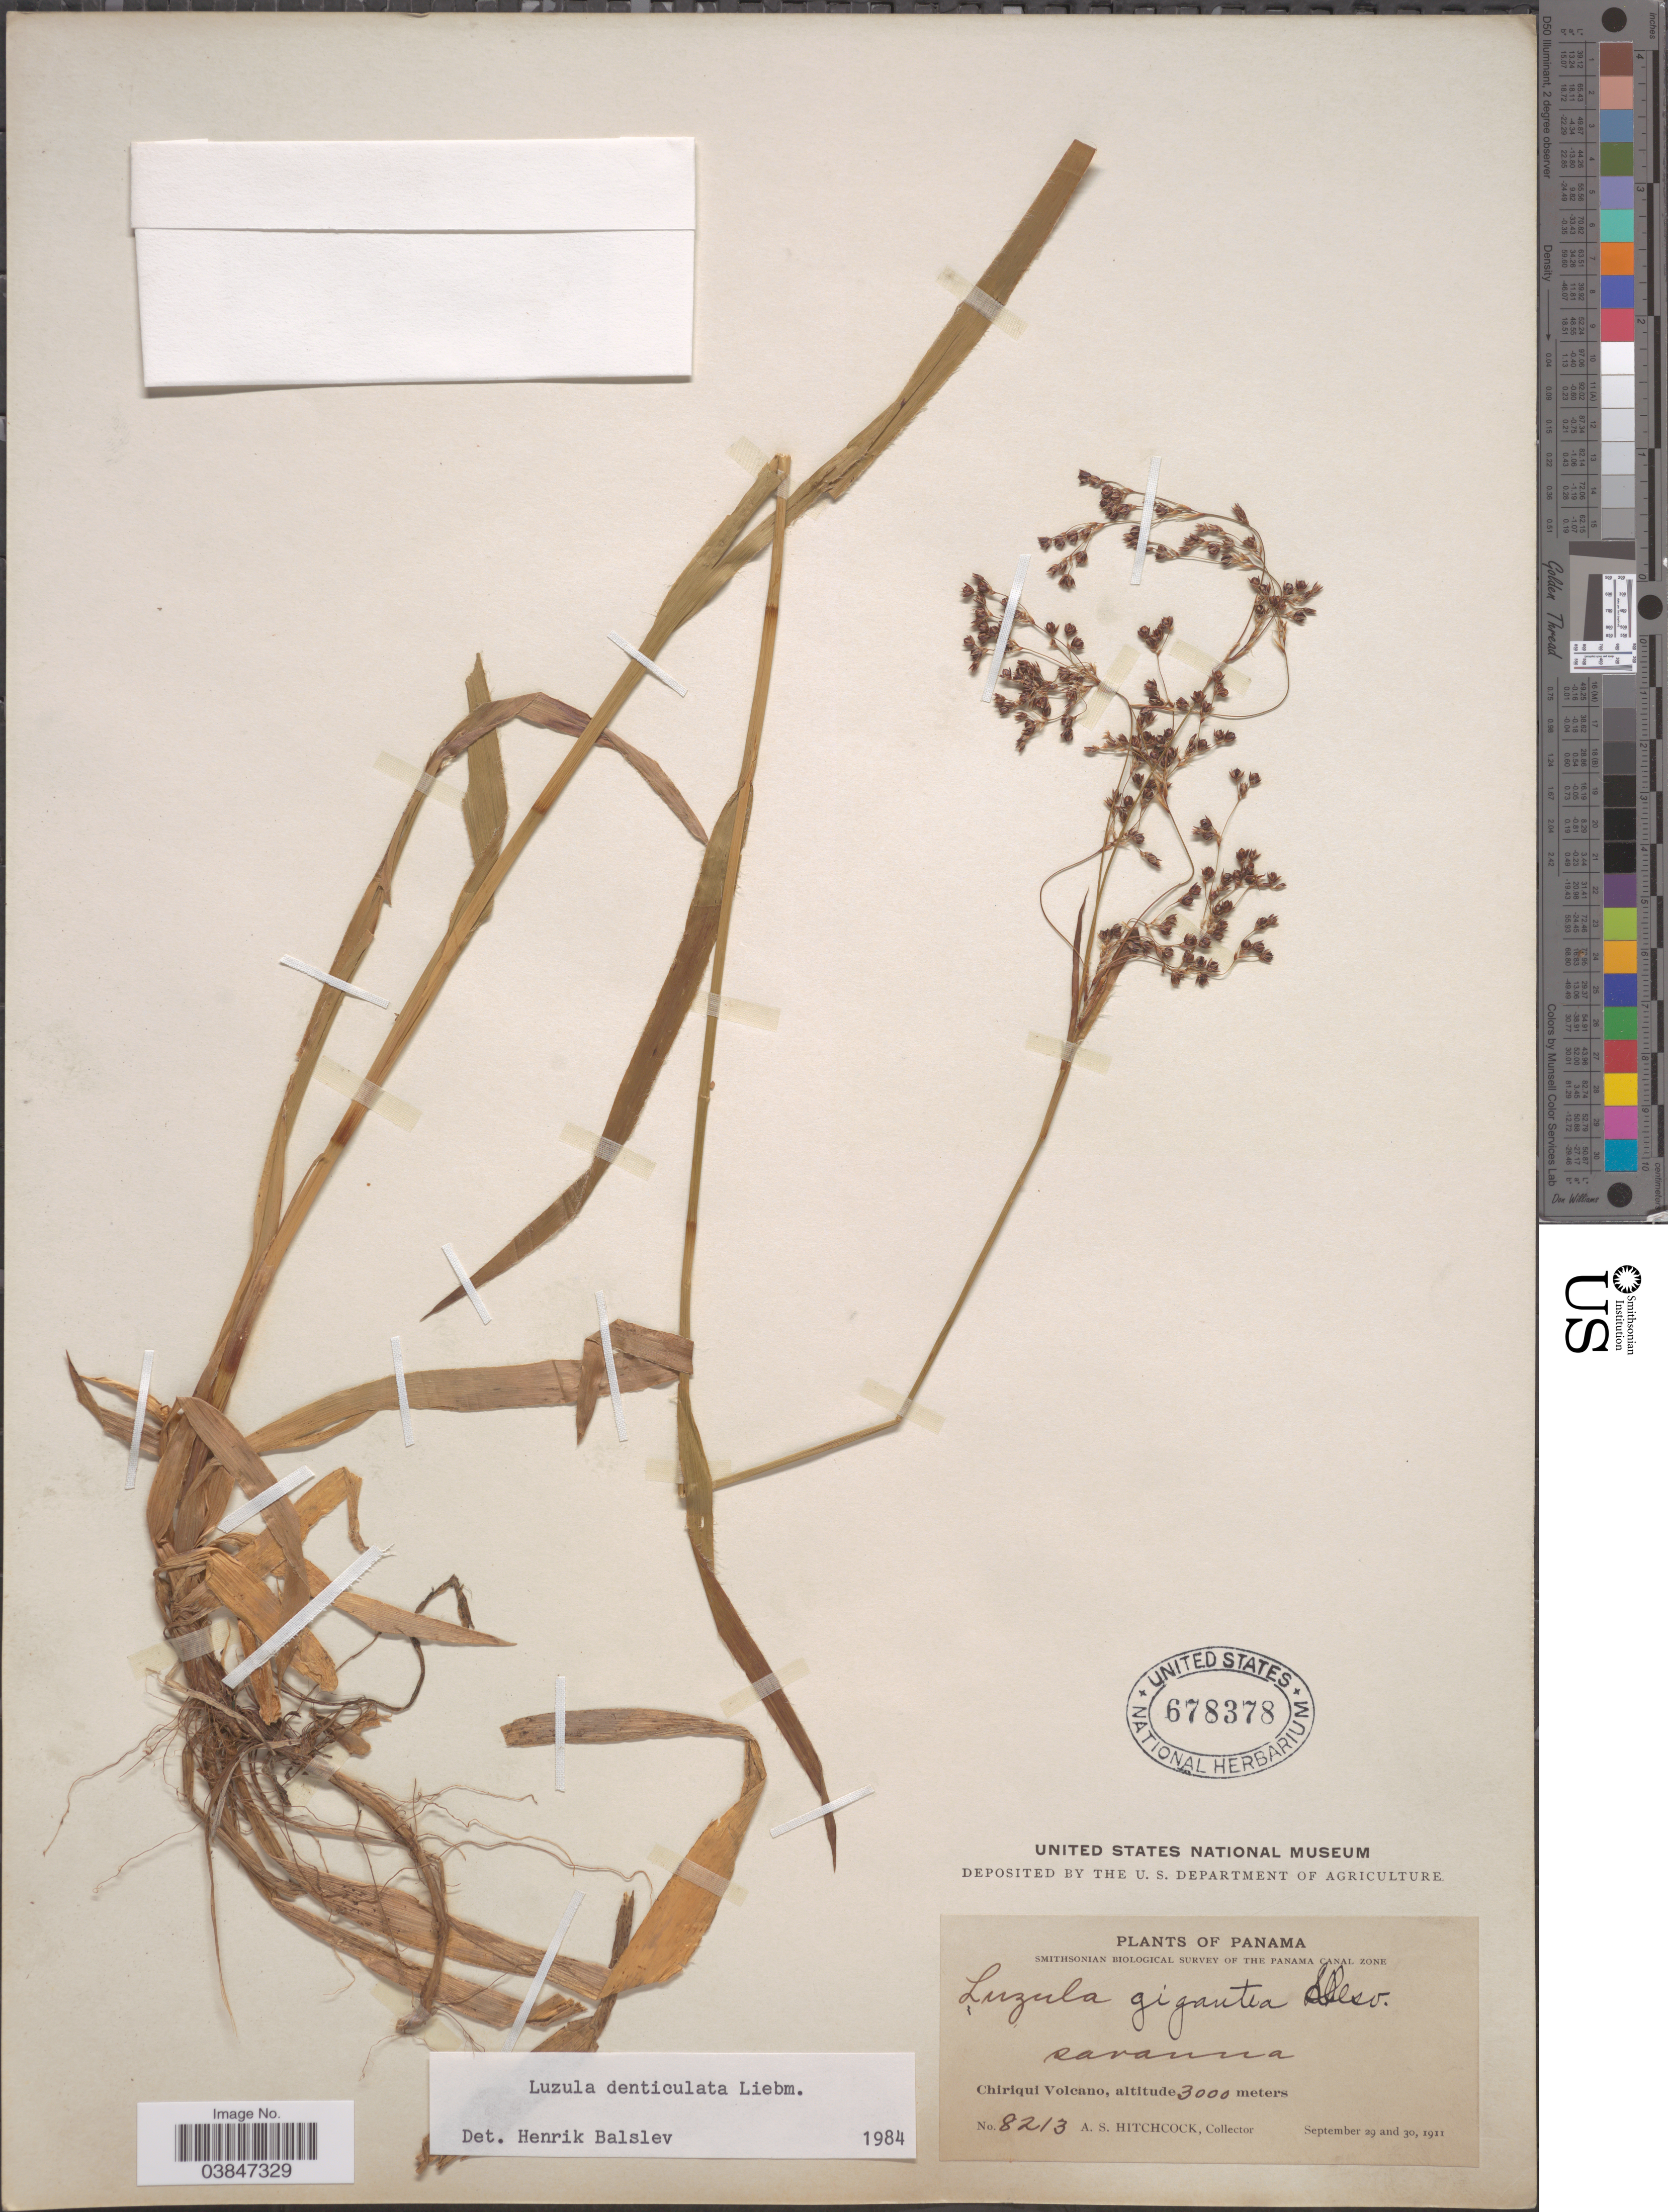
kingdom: Plantae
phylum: Tracheophyta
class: Liliopsida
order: Poales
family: Juncaceae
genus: Luzula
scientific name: Luzula denticulata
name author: Liebm.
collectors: A. S. Hitchcock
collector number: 8213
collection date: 1911-09-29/1911-09-30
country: Panama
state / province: Chiriqui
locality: Chiriqui Volcano.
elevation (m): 3000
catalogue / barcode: US 678378